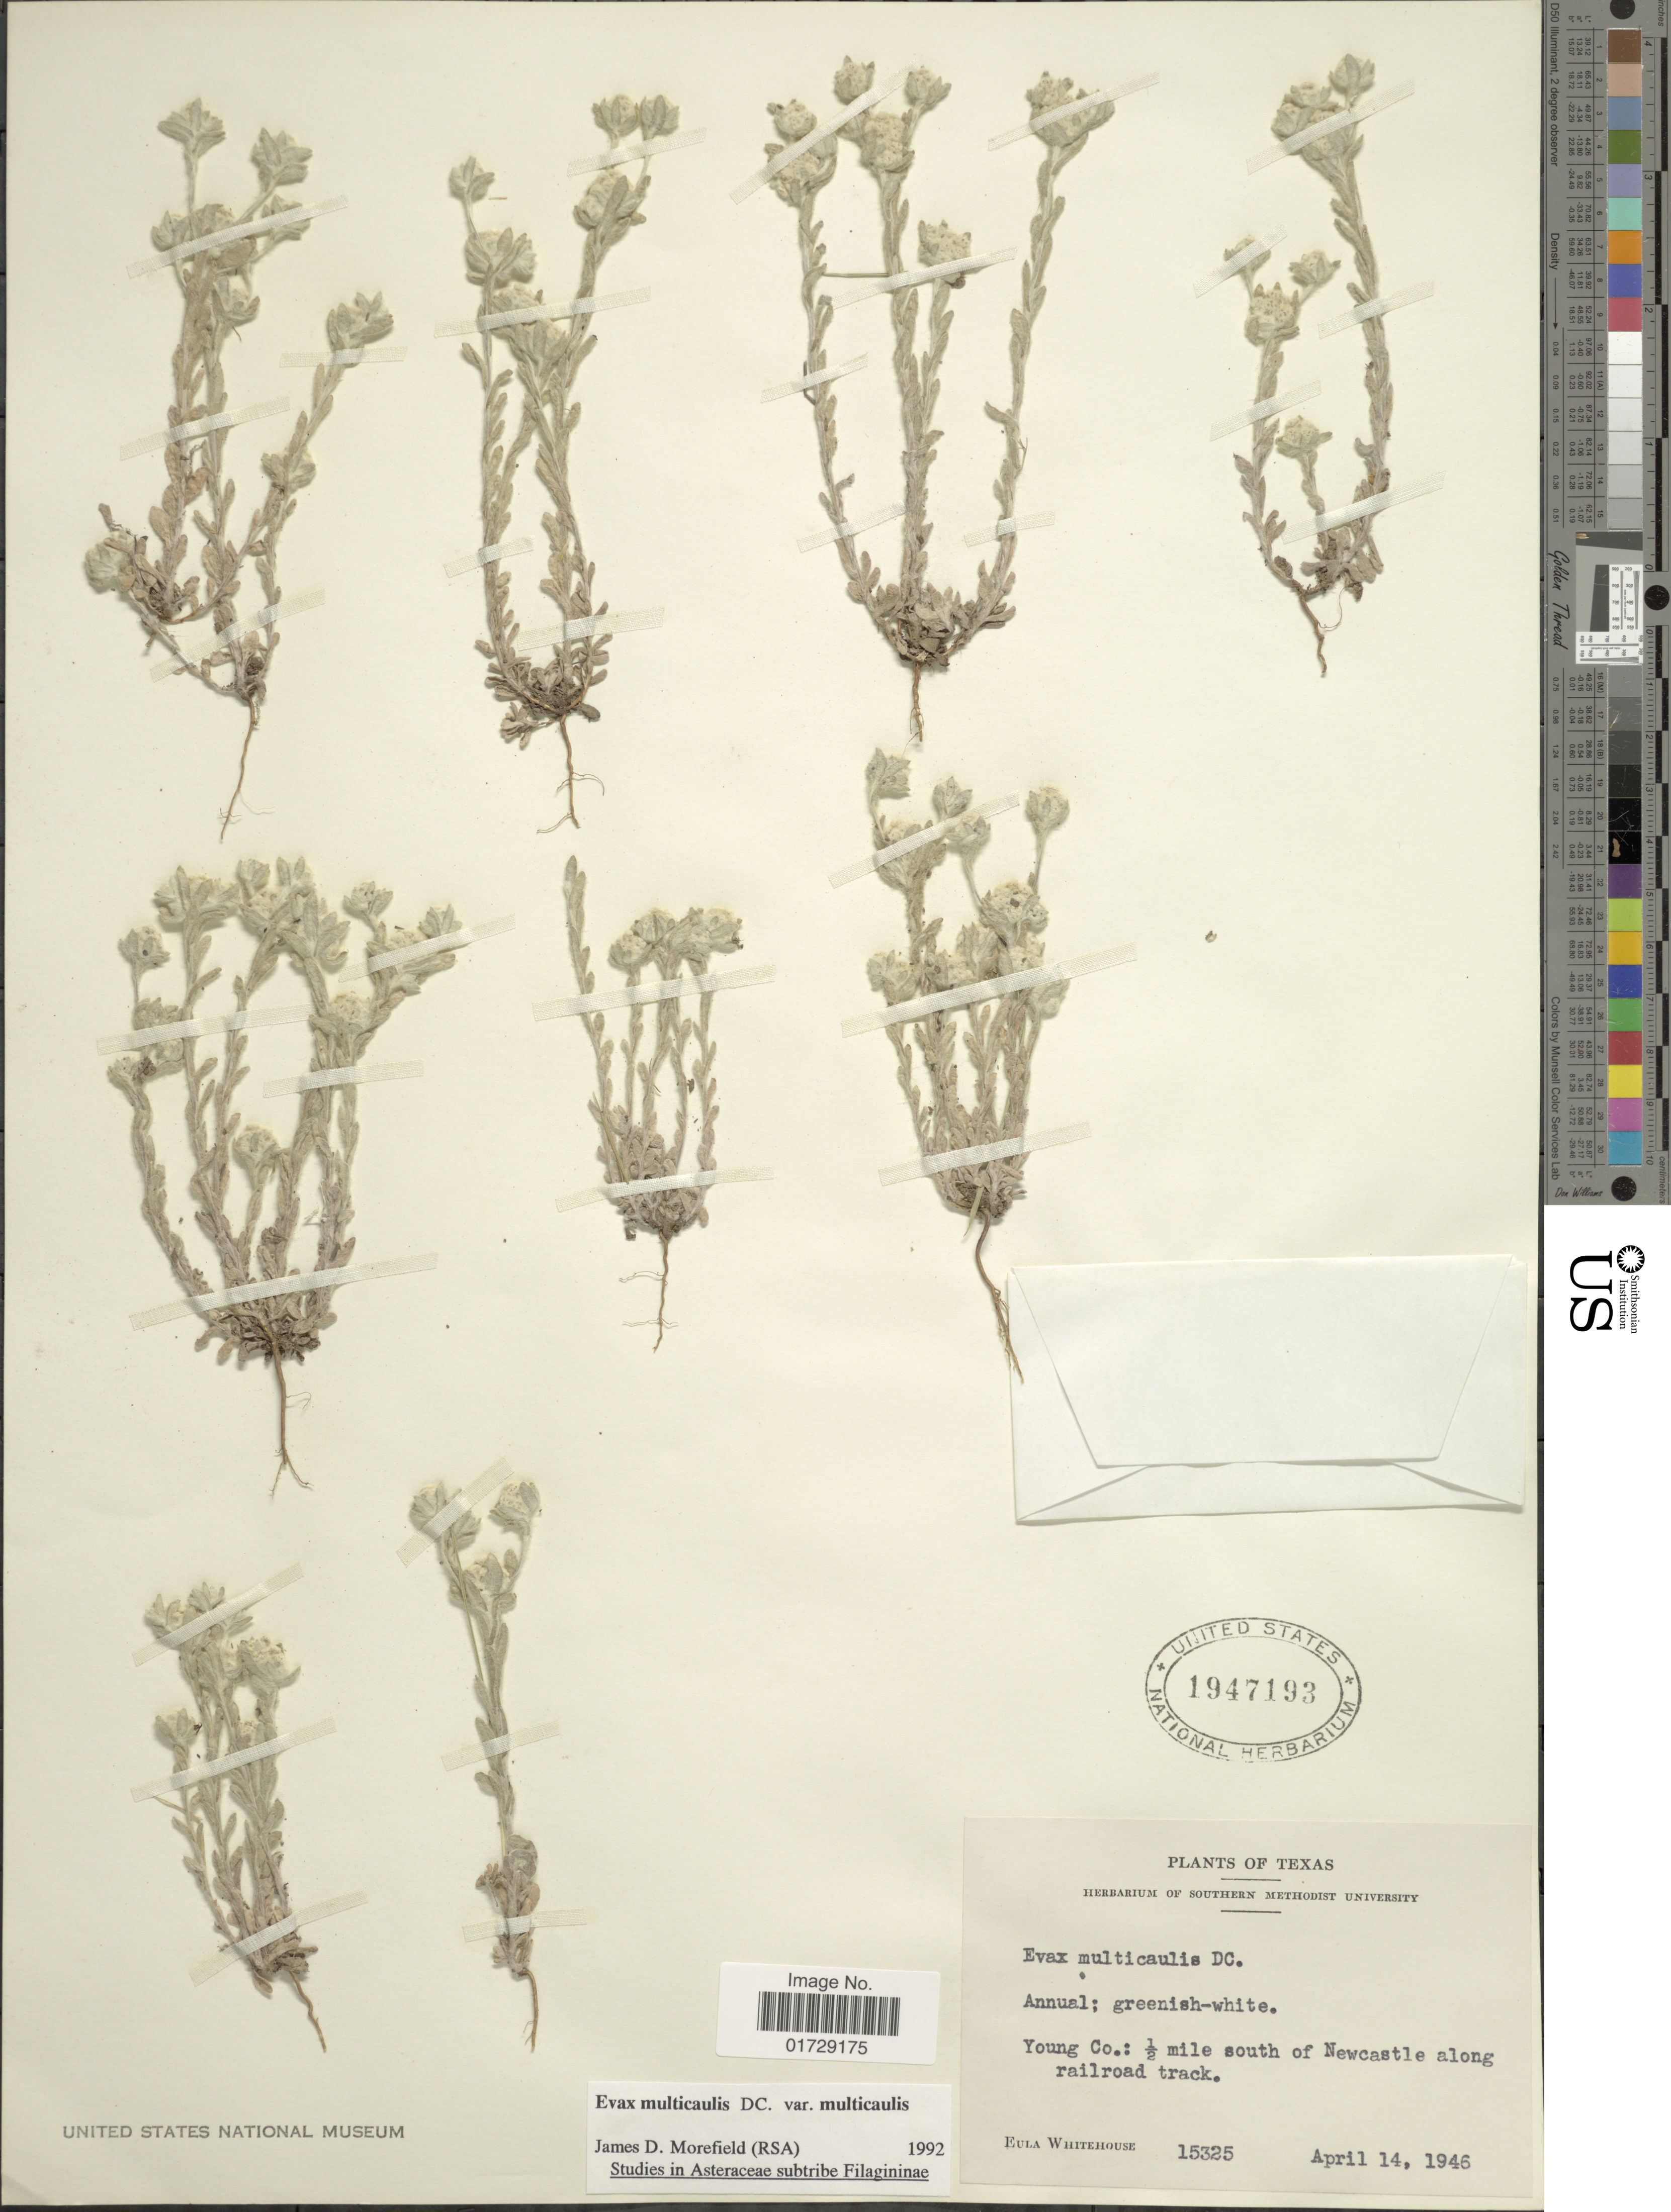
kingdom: Plantae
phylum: Tracheophyta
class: Magnoliopsida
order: Asterales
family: Asteraceae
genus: Evax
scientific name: Evax multicaulis var. multicaulis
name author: DC.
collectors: E. Whitehouse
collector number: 15325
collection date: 1946-04-14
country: United States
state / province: Texas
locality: Young Co.: ½ mile south of Newcastle along railroad track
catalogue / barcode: US 1947193